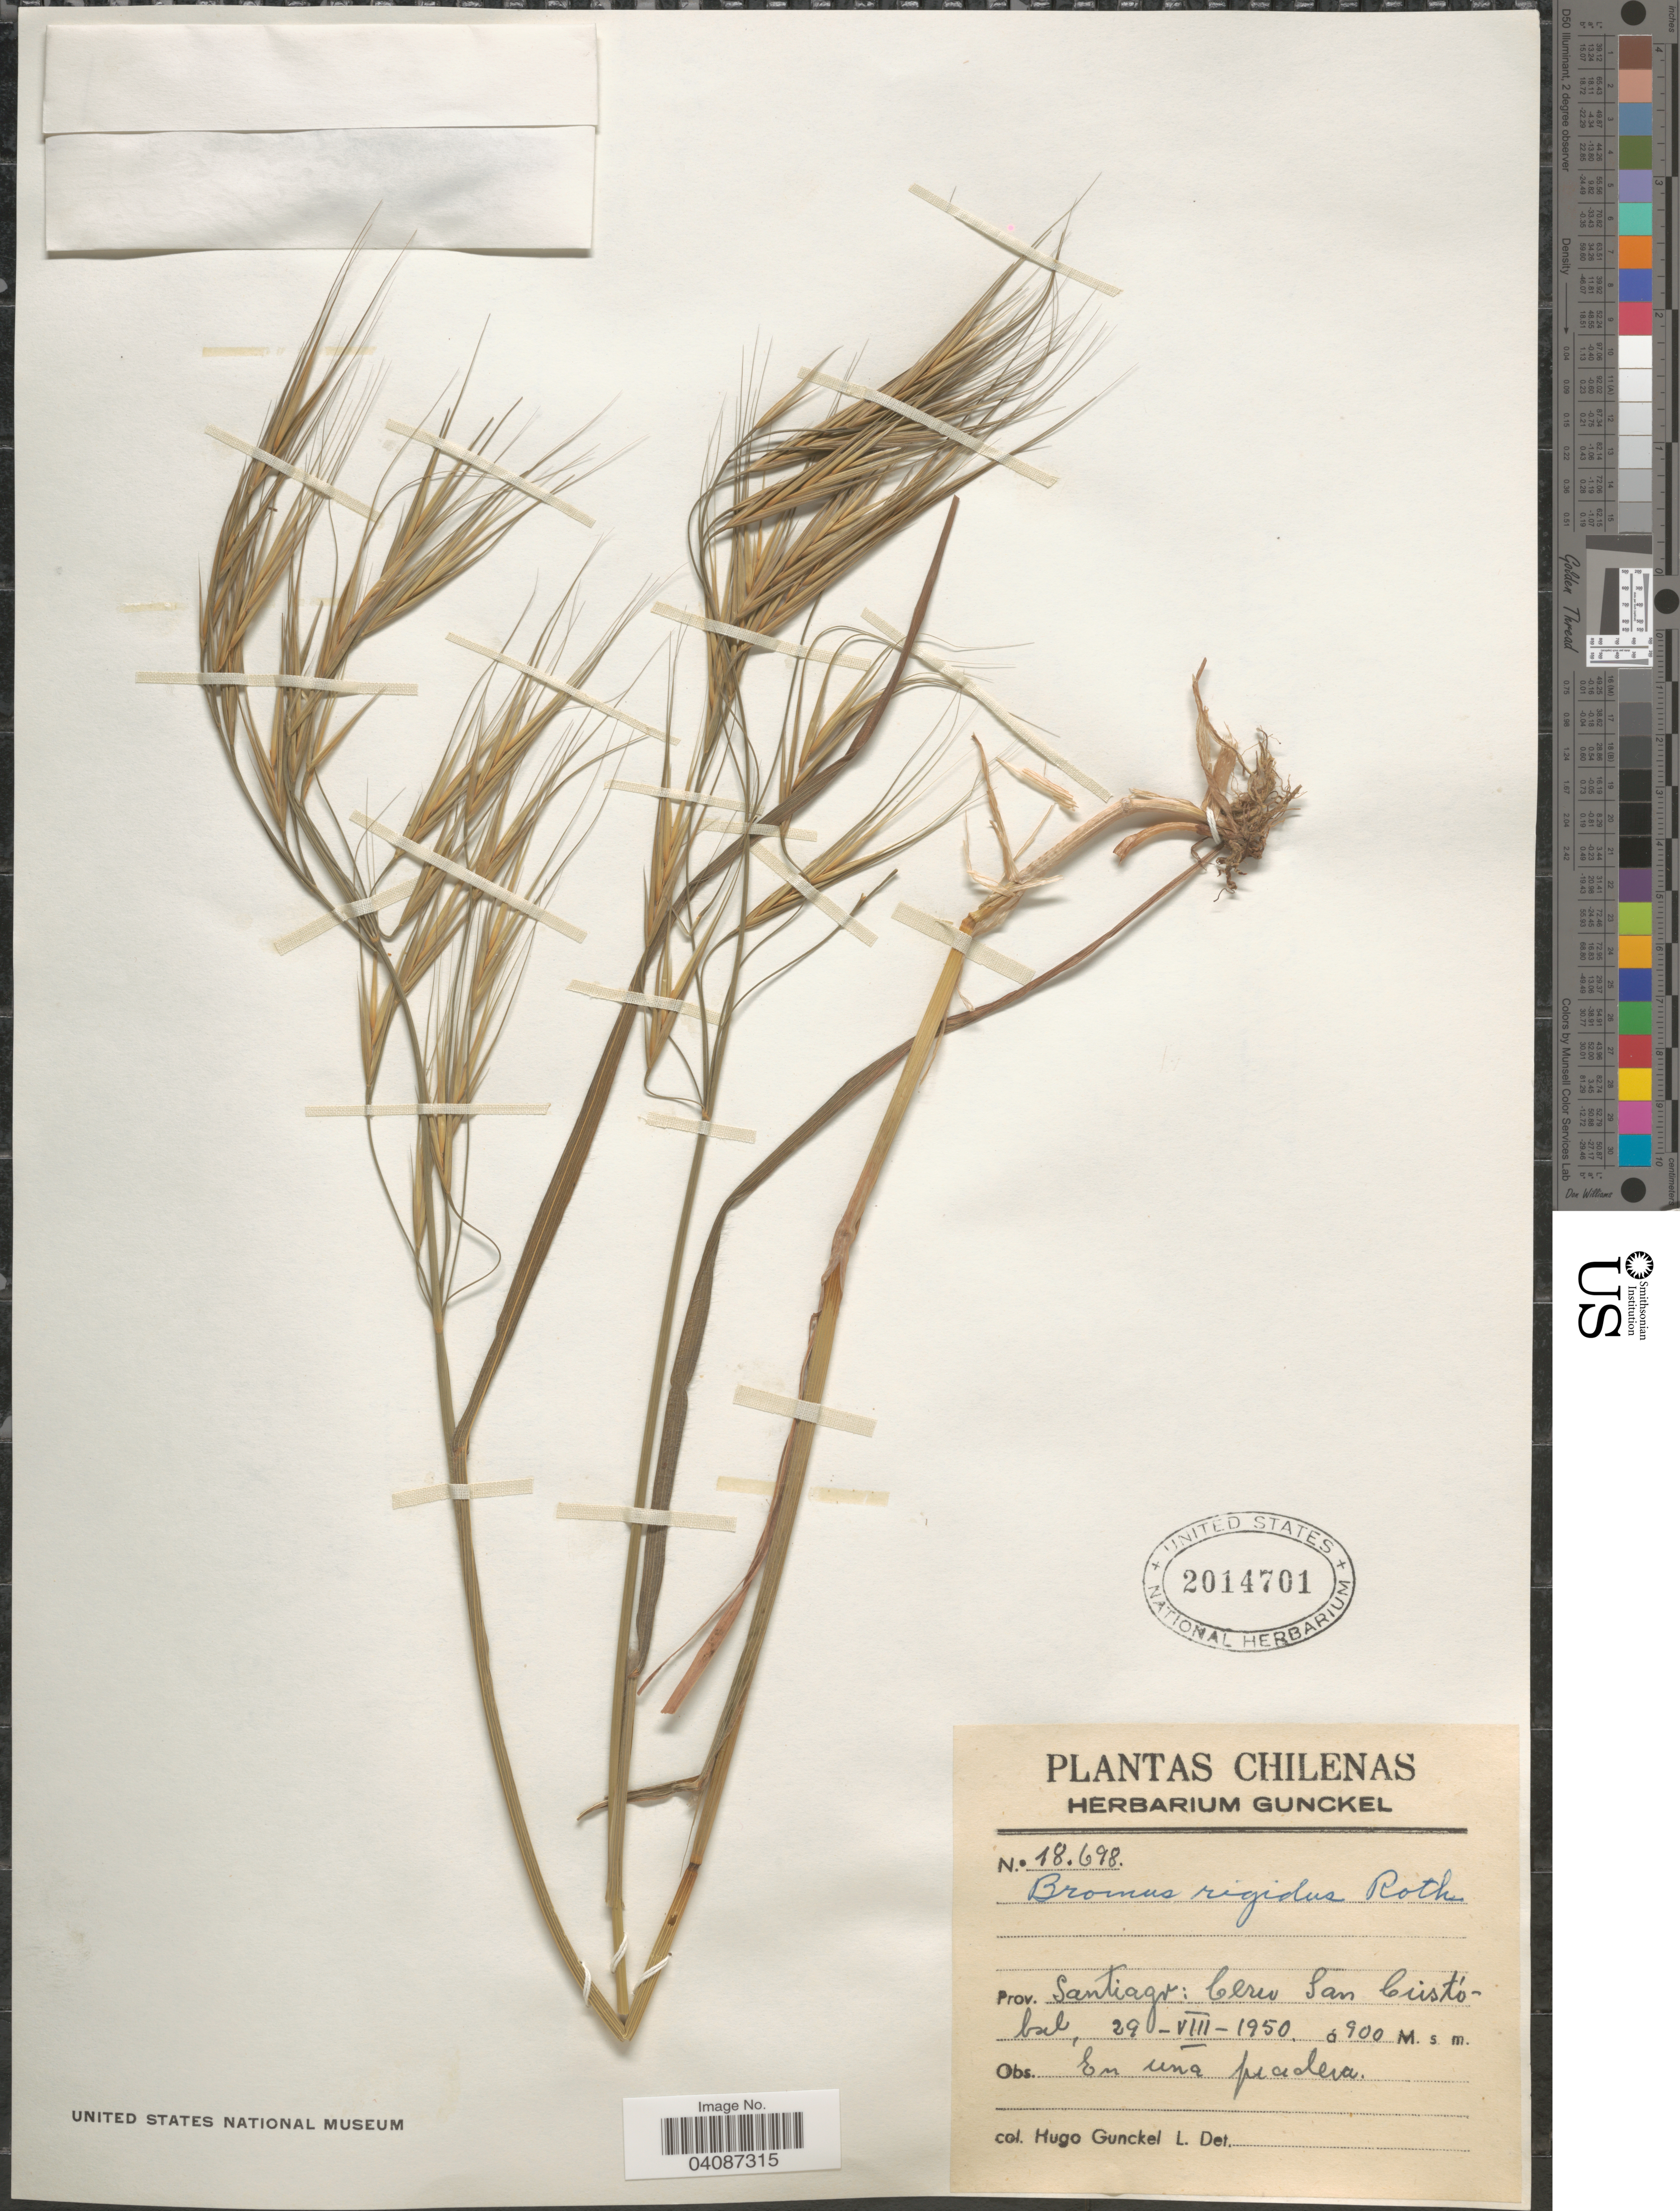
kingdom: Plantae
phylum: Tracheophyta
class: Liliopsida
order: Poales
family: Poaceae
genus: Bromus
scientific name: Bromus rigidus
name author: Roth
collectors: H. Gunckel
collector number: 18698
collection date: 1950-08-29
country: Chile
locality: Prov. Santiago: Cerro San Cristóbal.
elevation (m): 900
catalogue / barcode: US 2014701